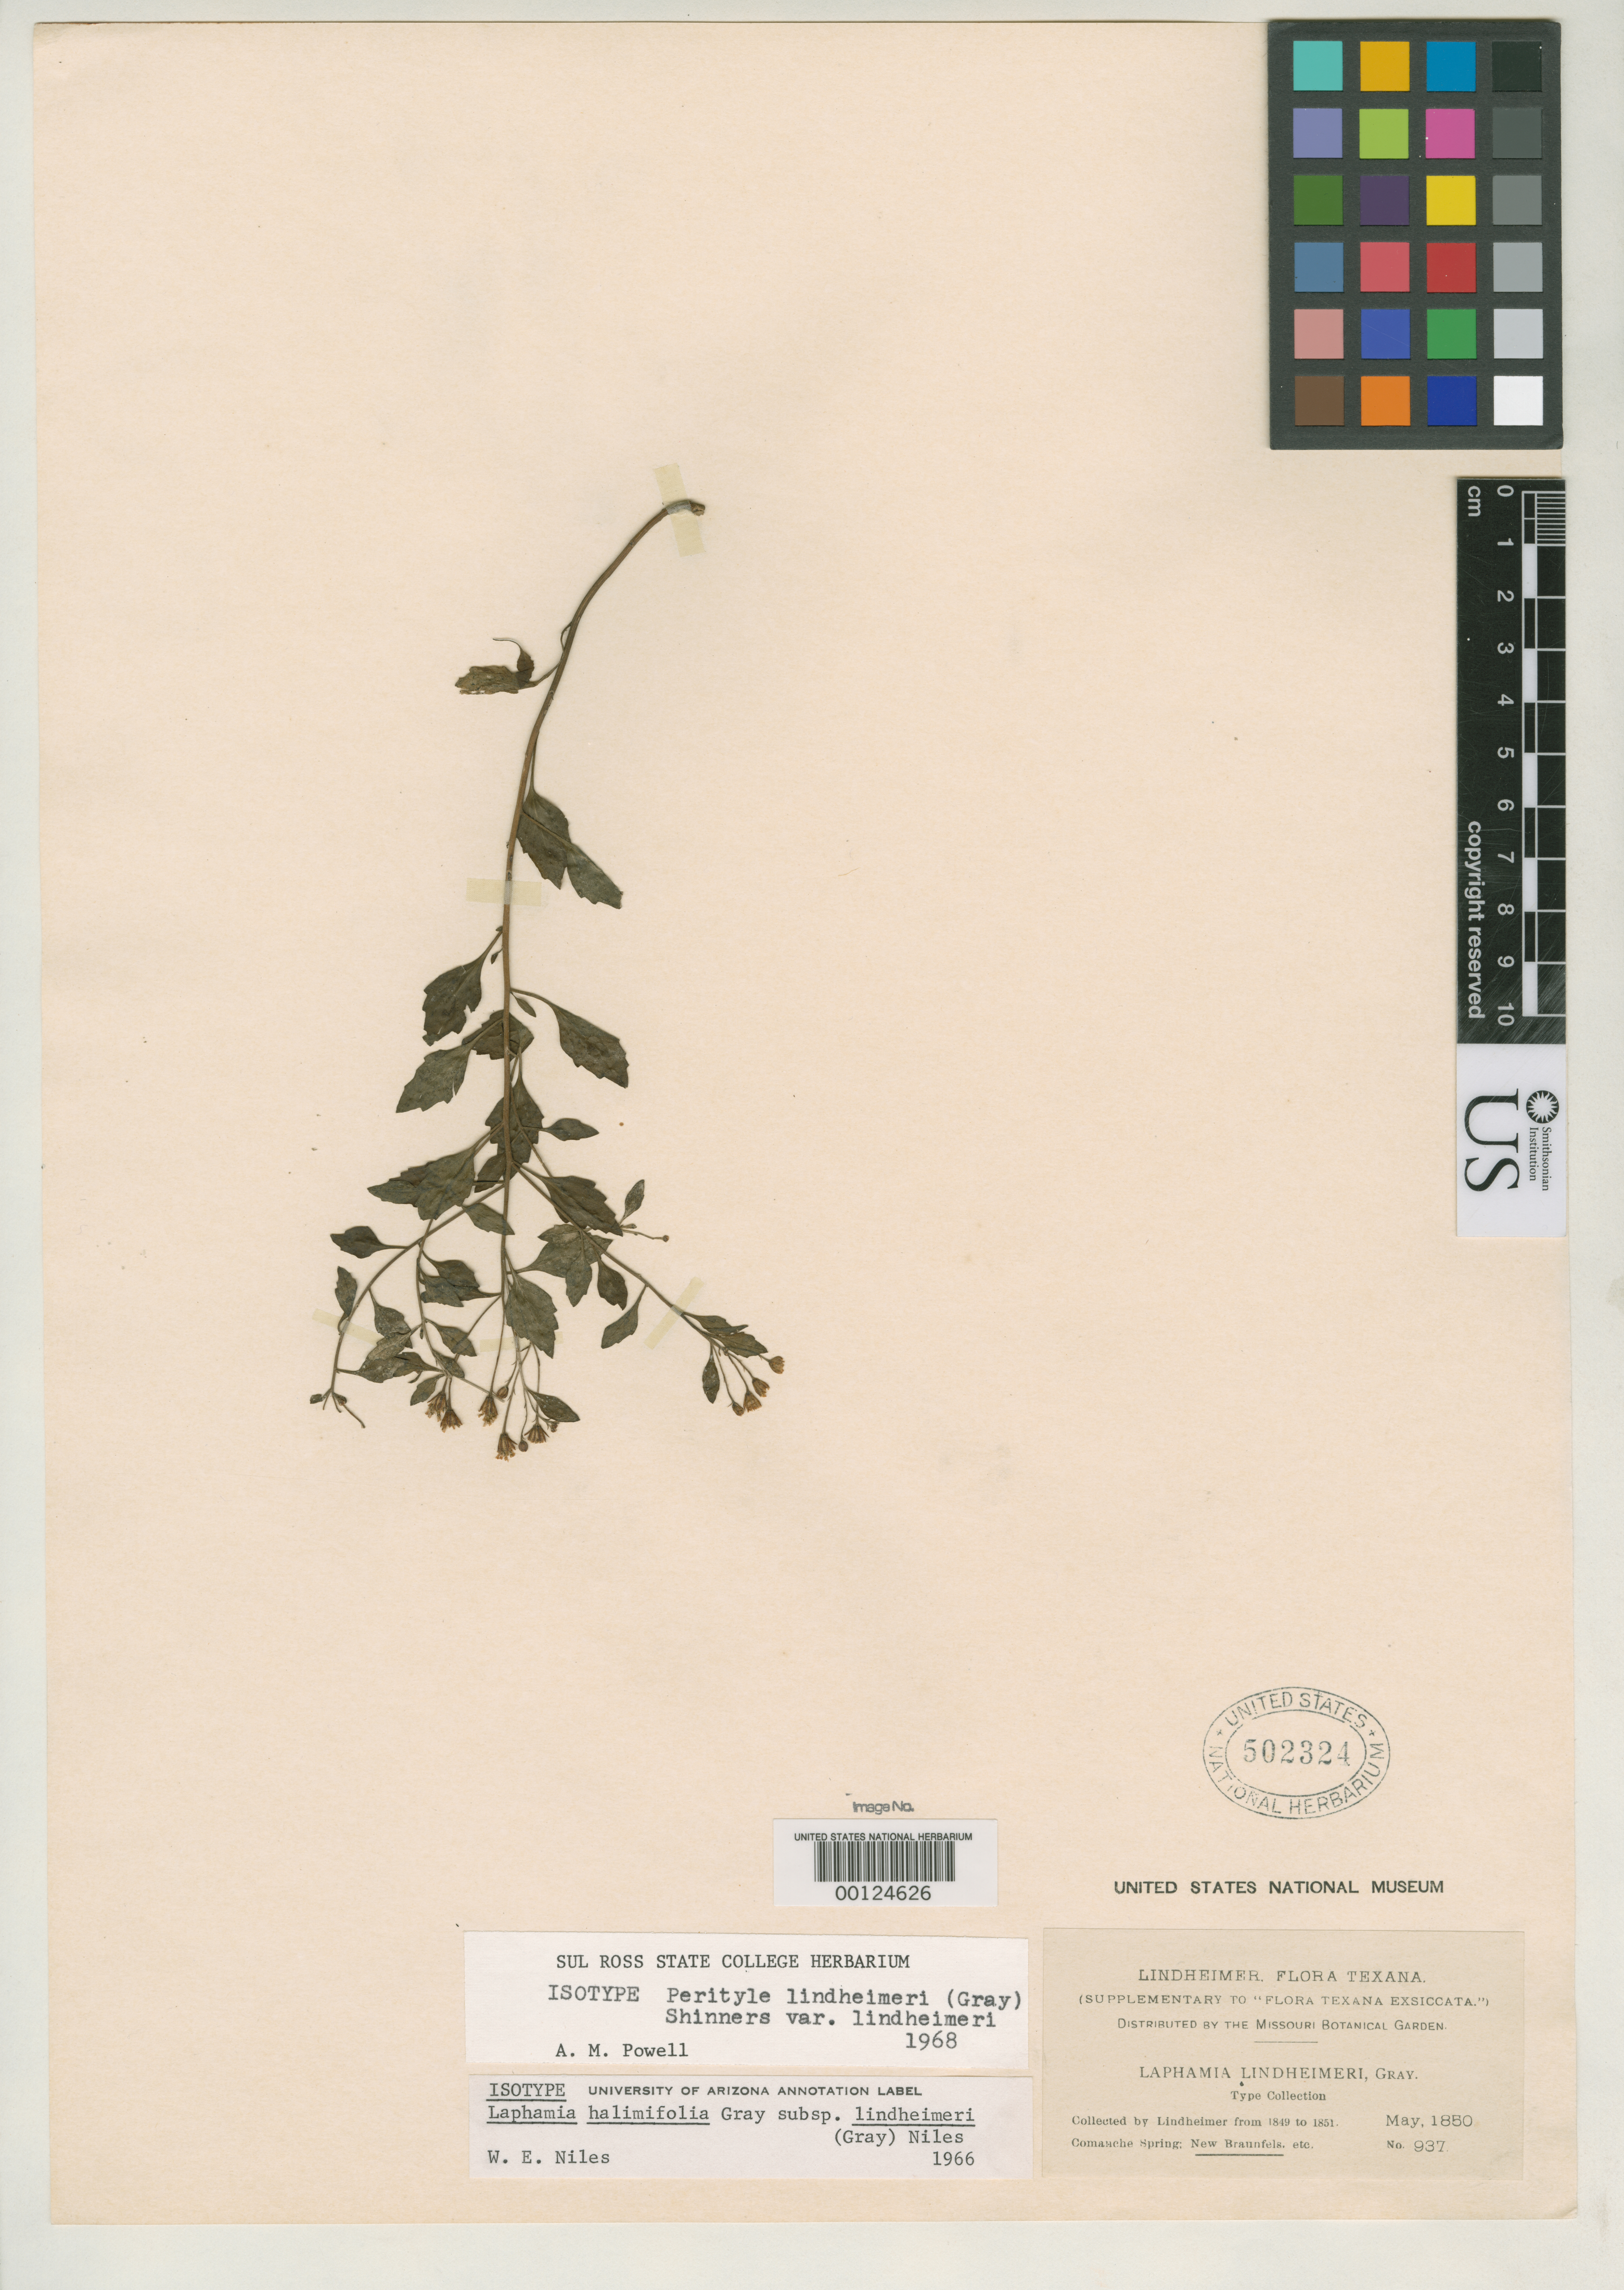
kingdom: Plantae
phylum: Tracheophyta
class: Magnoliopsida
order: Asterales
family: Asteraceae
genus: Laphamia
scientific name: Laphamia lindheimeri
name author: A. Gray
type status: Type Collection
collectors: F. J. Lindheimer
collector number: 937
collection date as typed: May 1850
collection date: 1850-05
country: United States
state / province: Texas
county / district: Comal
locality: Guadalupe River near New Braunfels.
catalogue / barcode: US 502324